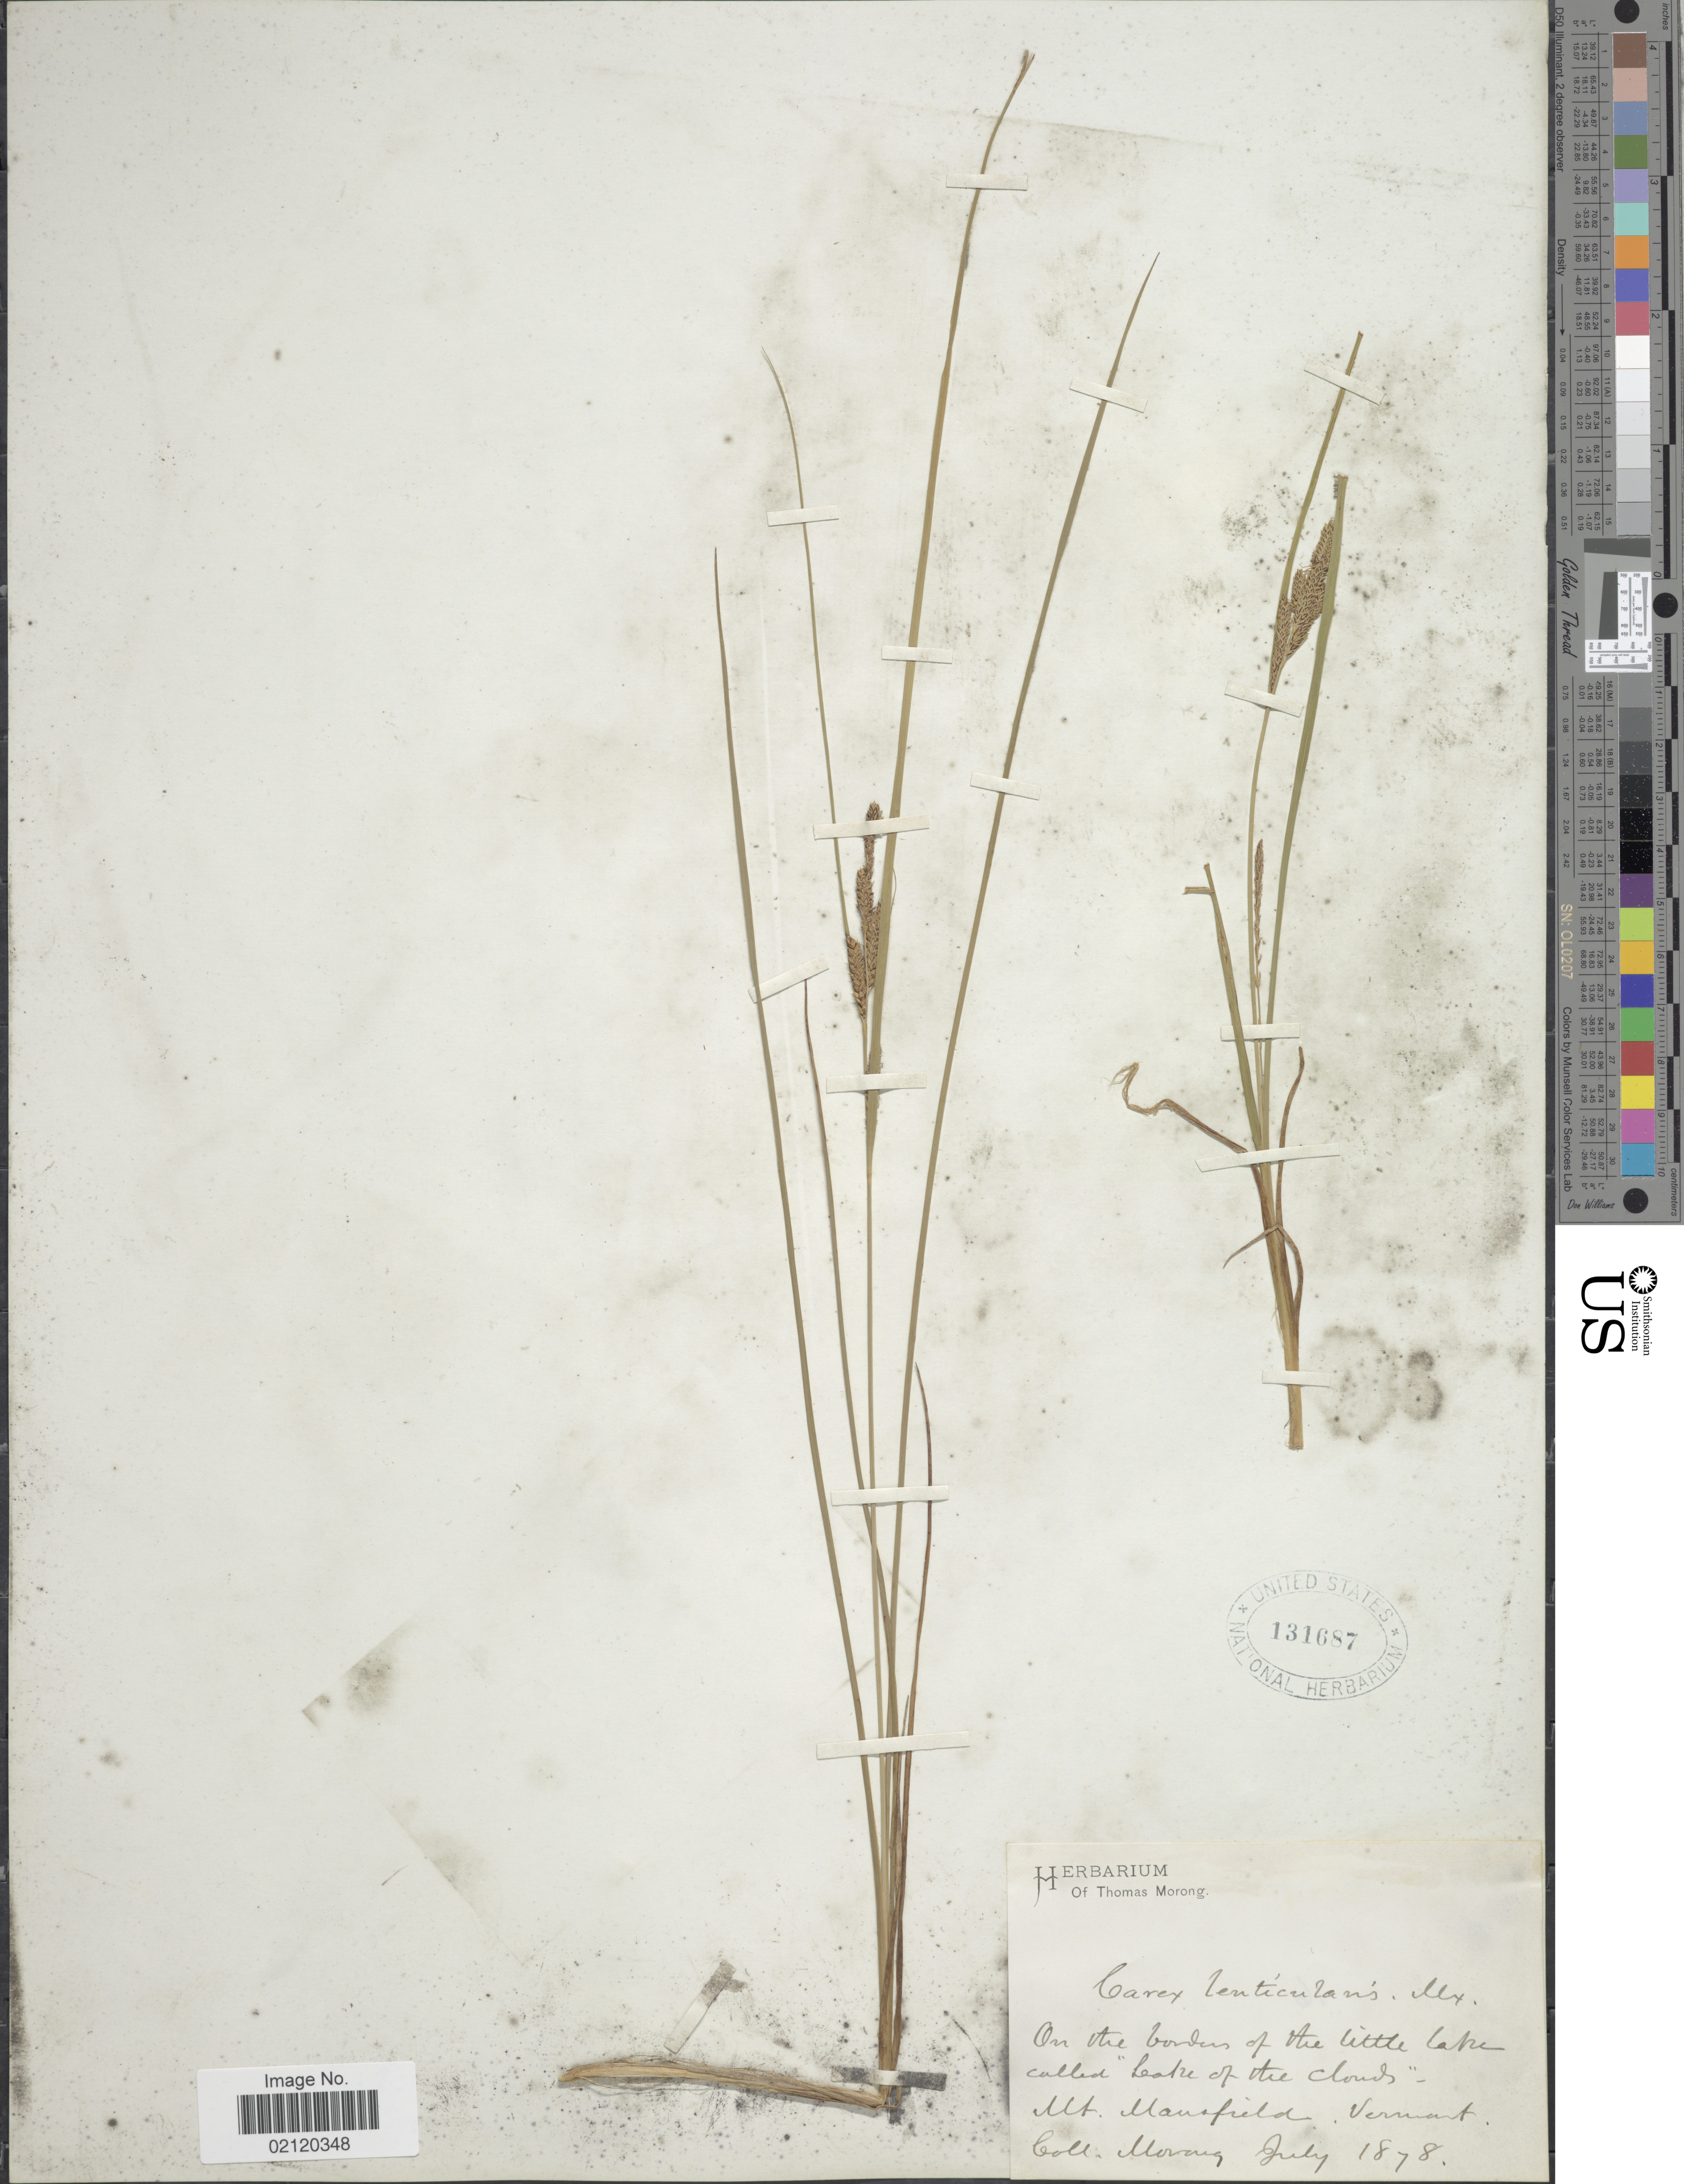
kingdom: Plantae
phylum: Tracheophyta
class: Liliopsida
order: Poales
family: Cyperaceae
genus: Carex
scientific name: Carex lenticularis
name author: Michx.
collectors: ex herb. T. Morong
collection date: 1878-07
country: United States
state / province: Vermont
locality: On the borders of the Little lake called "Lake of the Clouds" Mt. Mansfield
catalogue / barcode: US 131687